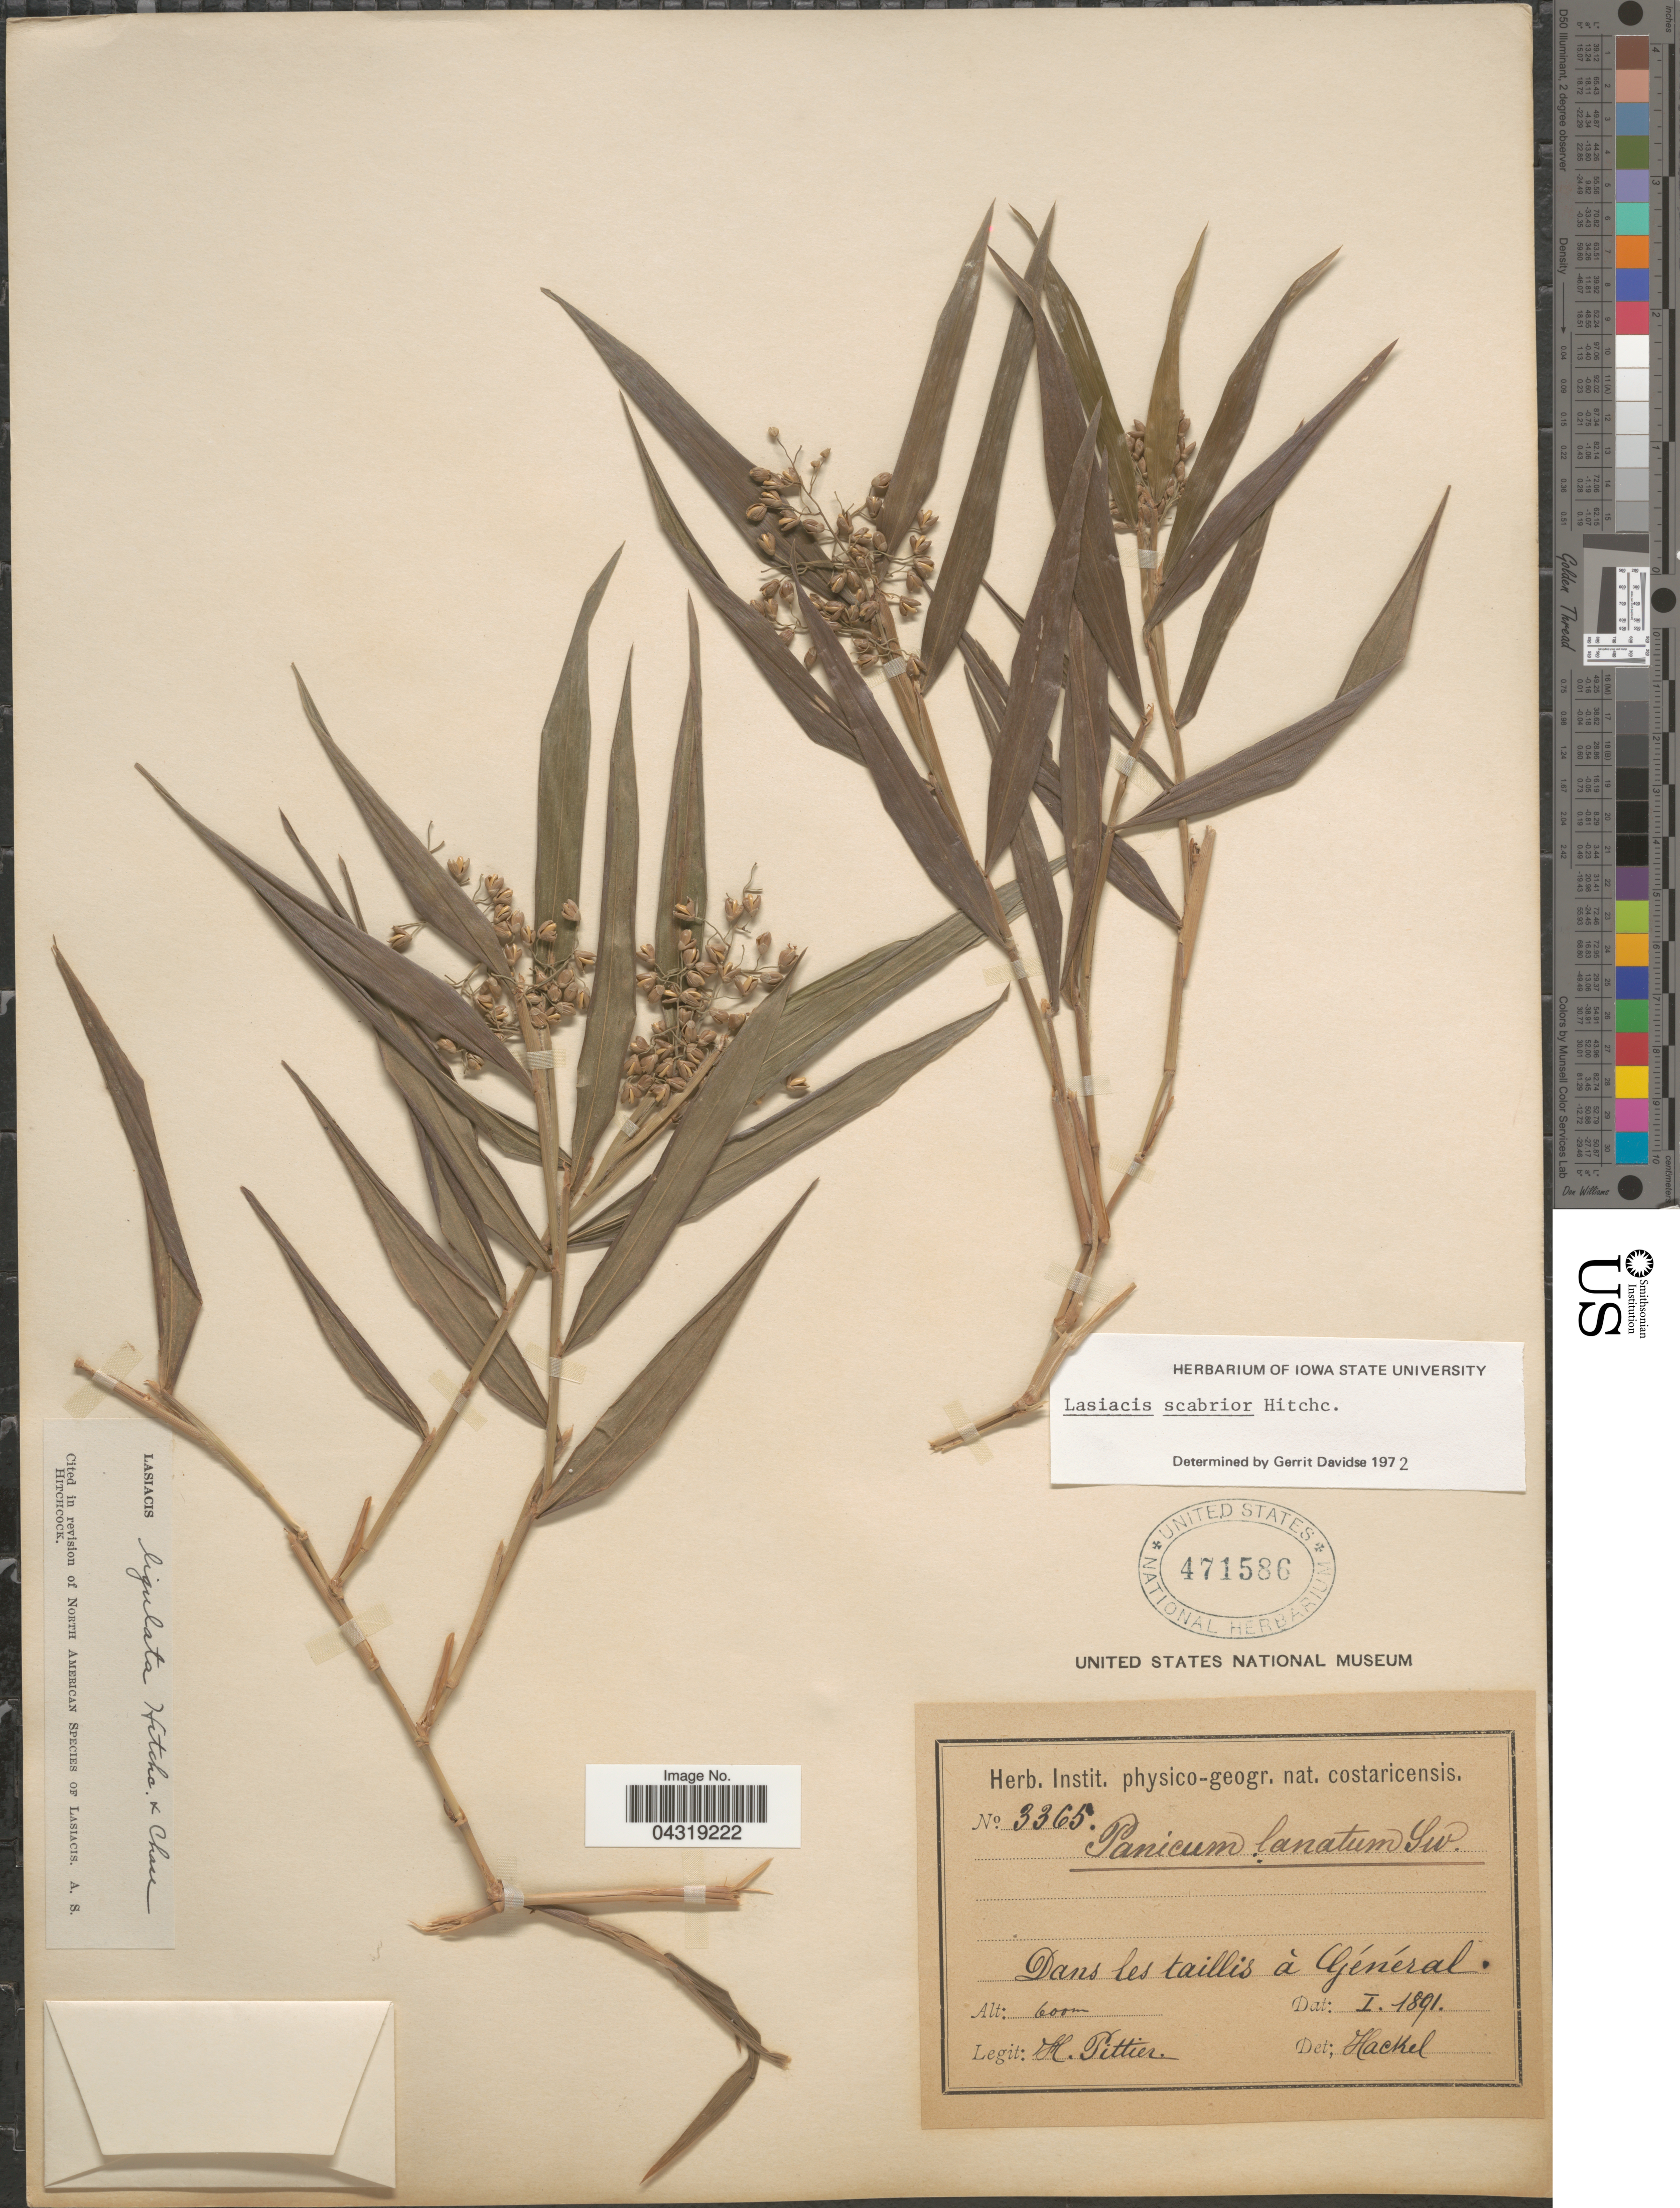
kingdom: Plantae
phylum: Tracheophyta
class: Liliopsida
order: Poales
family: Poaceae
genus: Lasiacis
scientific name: Lasiacis scabrior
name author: Hitchc.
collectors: H. F. Pittier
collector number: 3365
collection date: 1891-01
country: Costa Rica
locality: Dans les taillis à Général.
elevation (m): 600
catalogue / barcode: US 471586